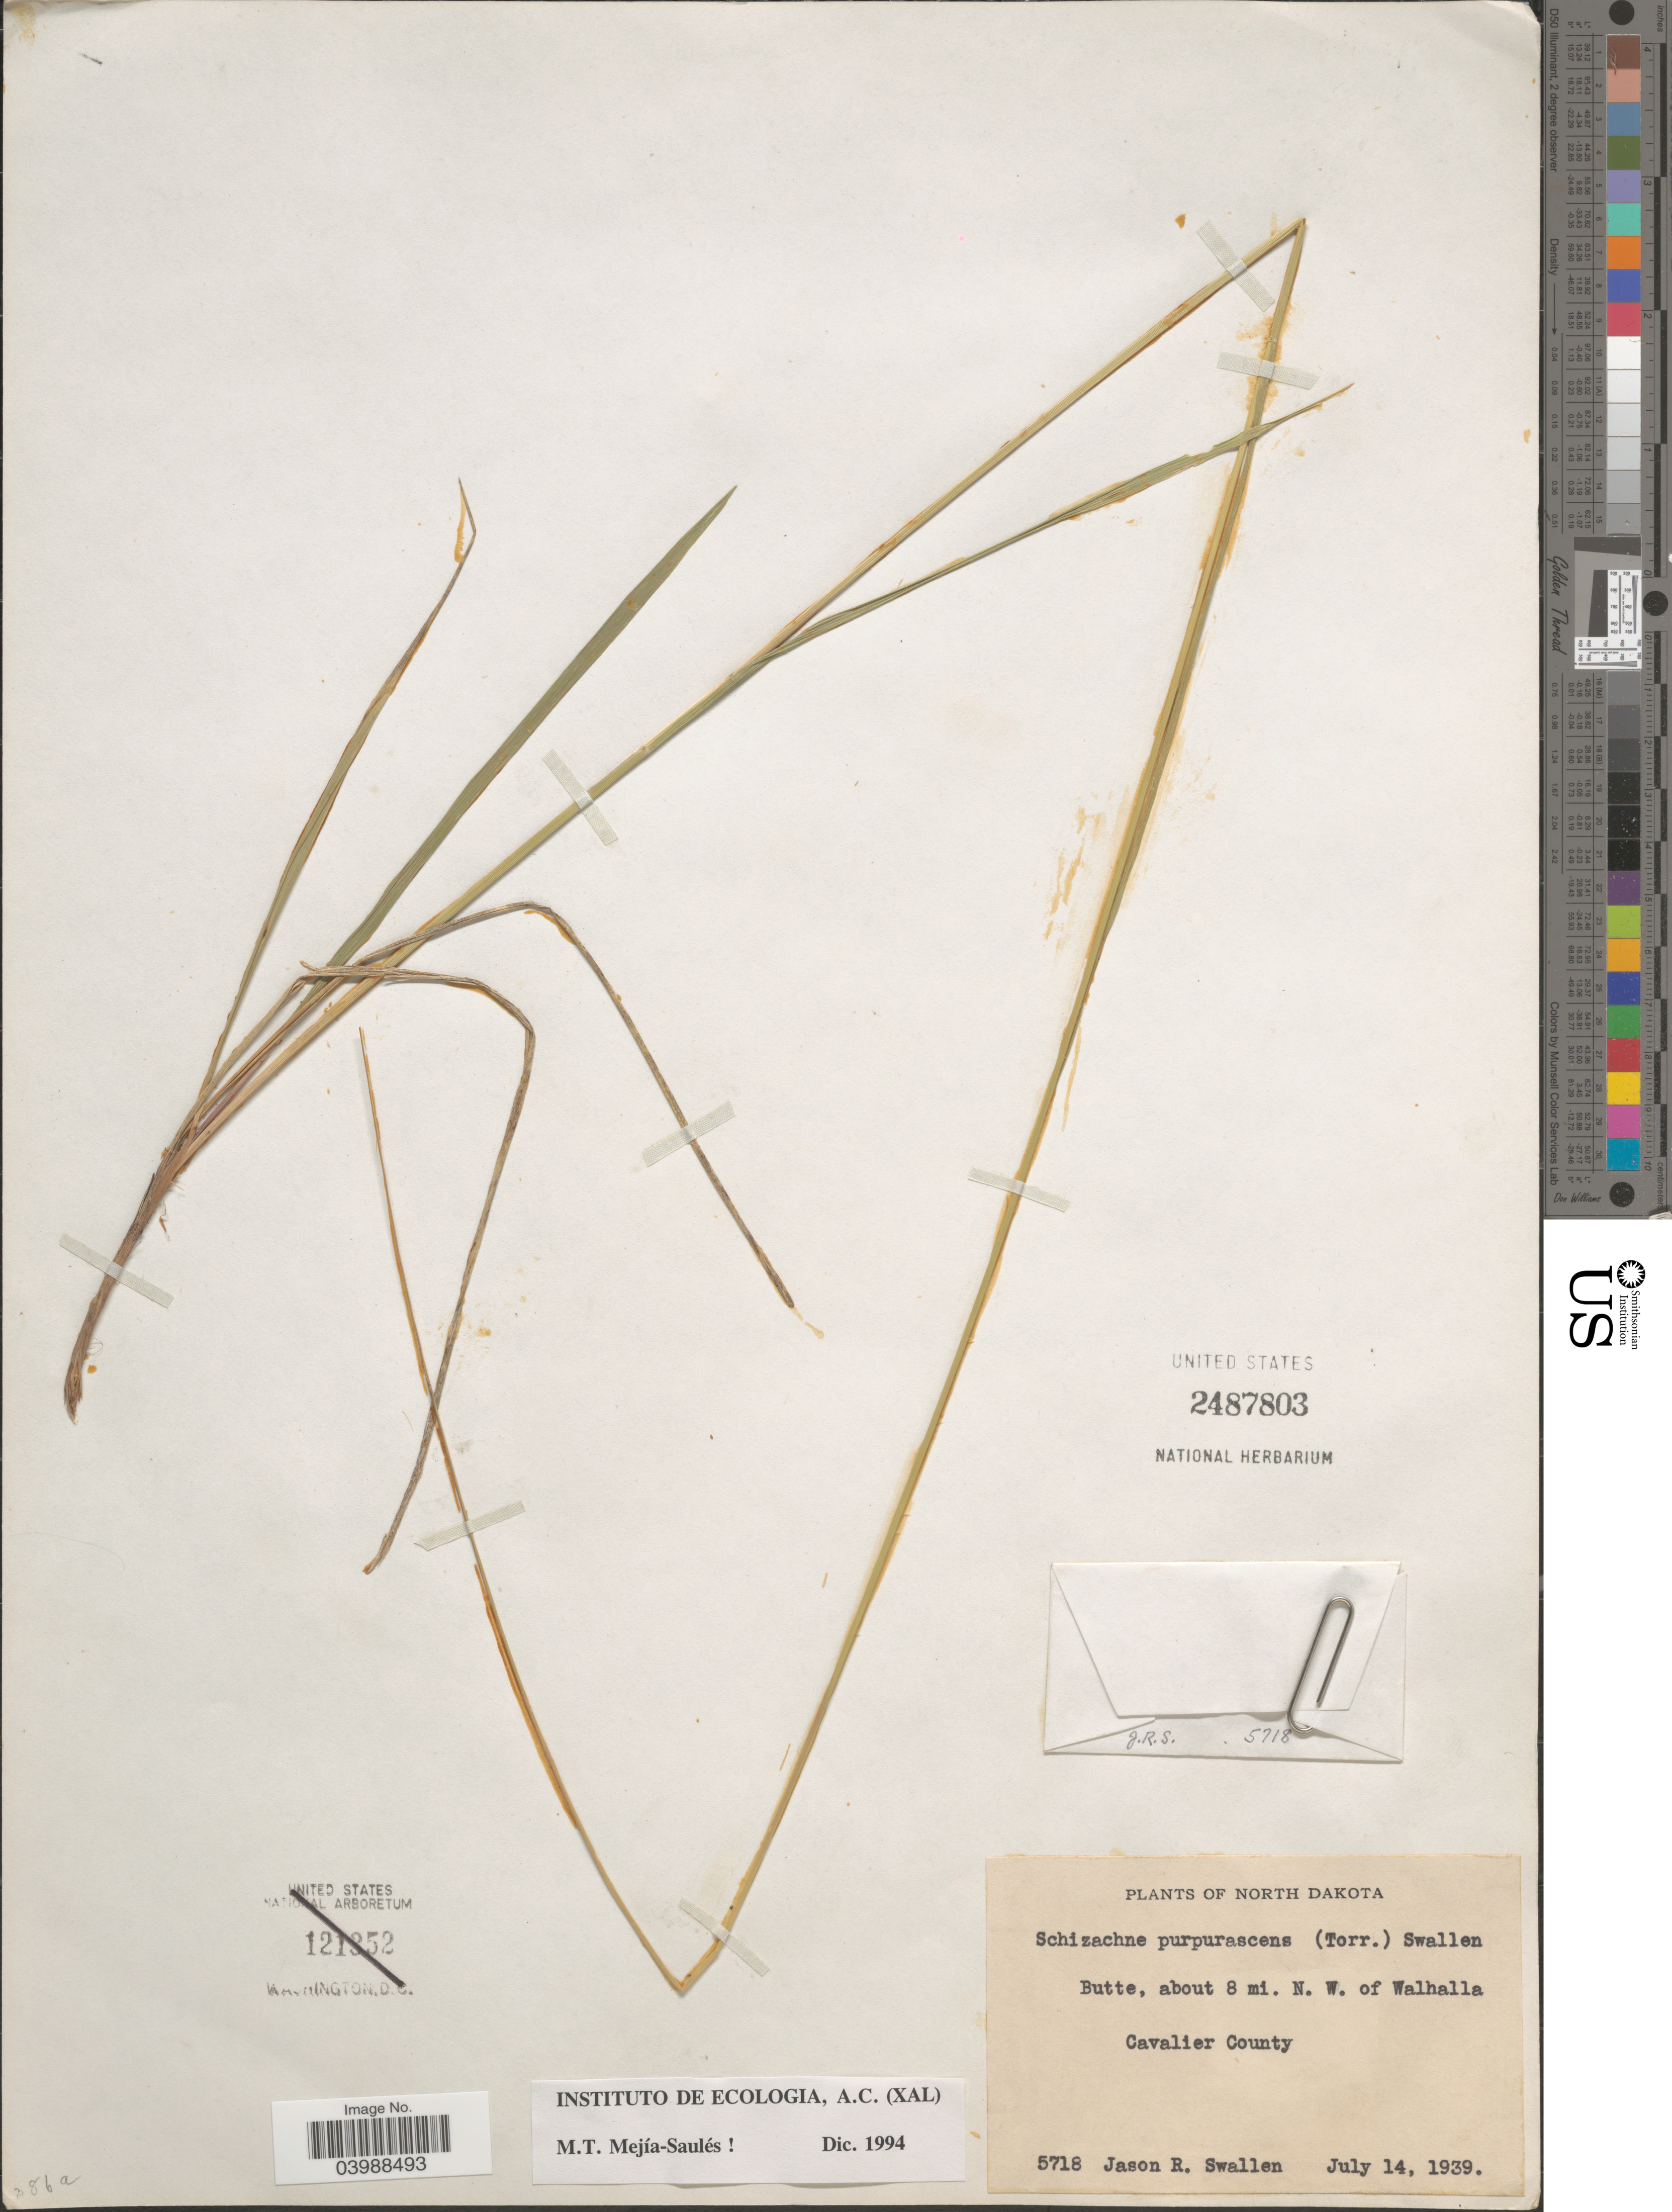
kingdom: Plantae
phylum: Tracheophyta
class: Liliopsida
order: Poales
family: Poaceae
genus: Schizachne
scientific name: Schizachne purpurascens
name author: (Torr.) Swallen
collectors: J. R. Swallen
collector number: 5718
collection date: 1939-07-14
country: United States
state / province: North Dakota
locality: Butte, about 8 mi. N. W. of Walhalla. Cavalier County.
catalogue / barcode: US 2487803